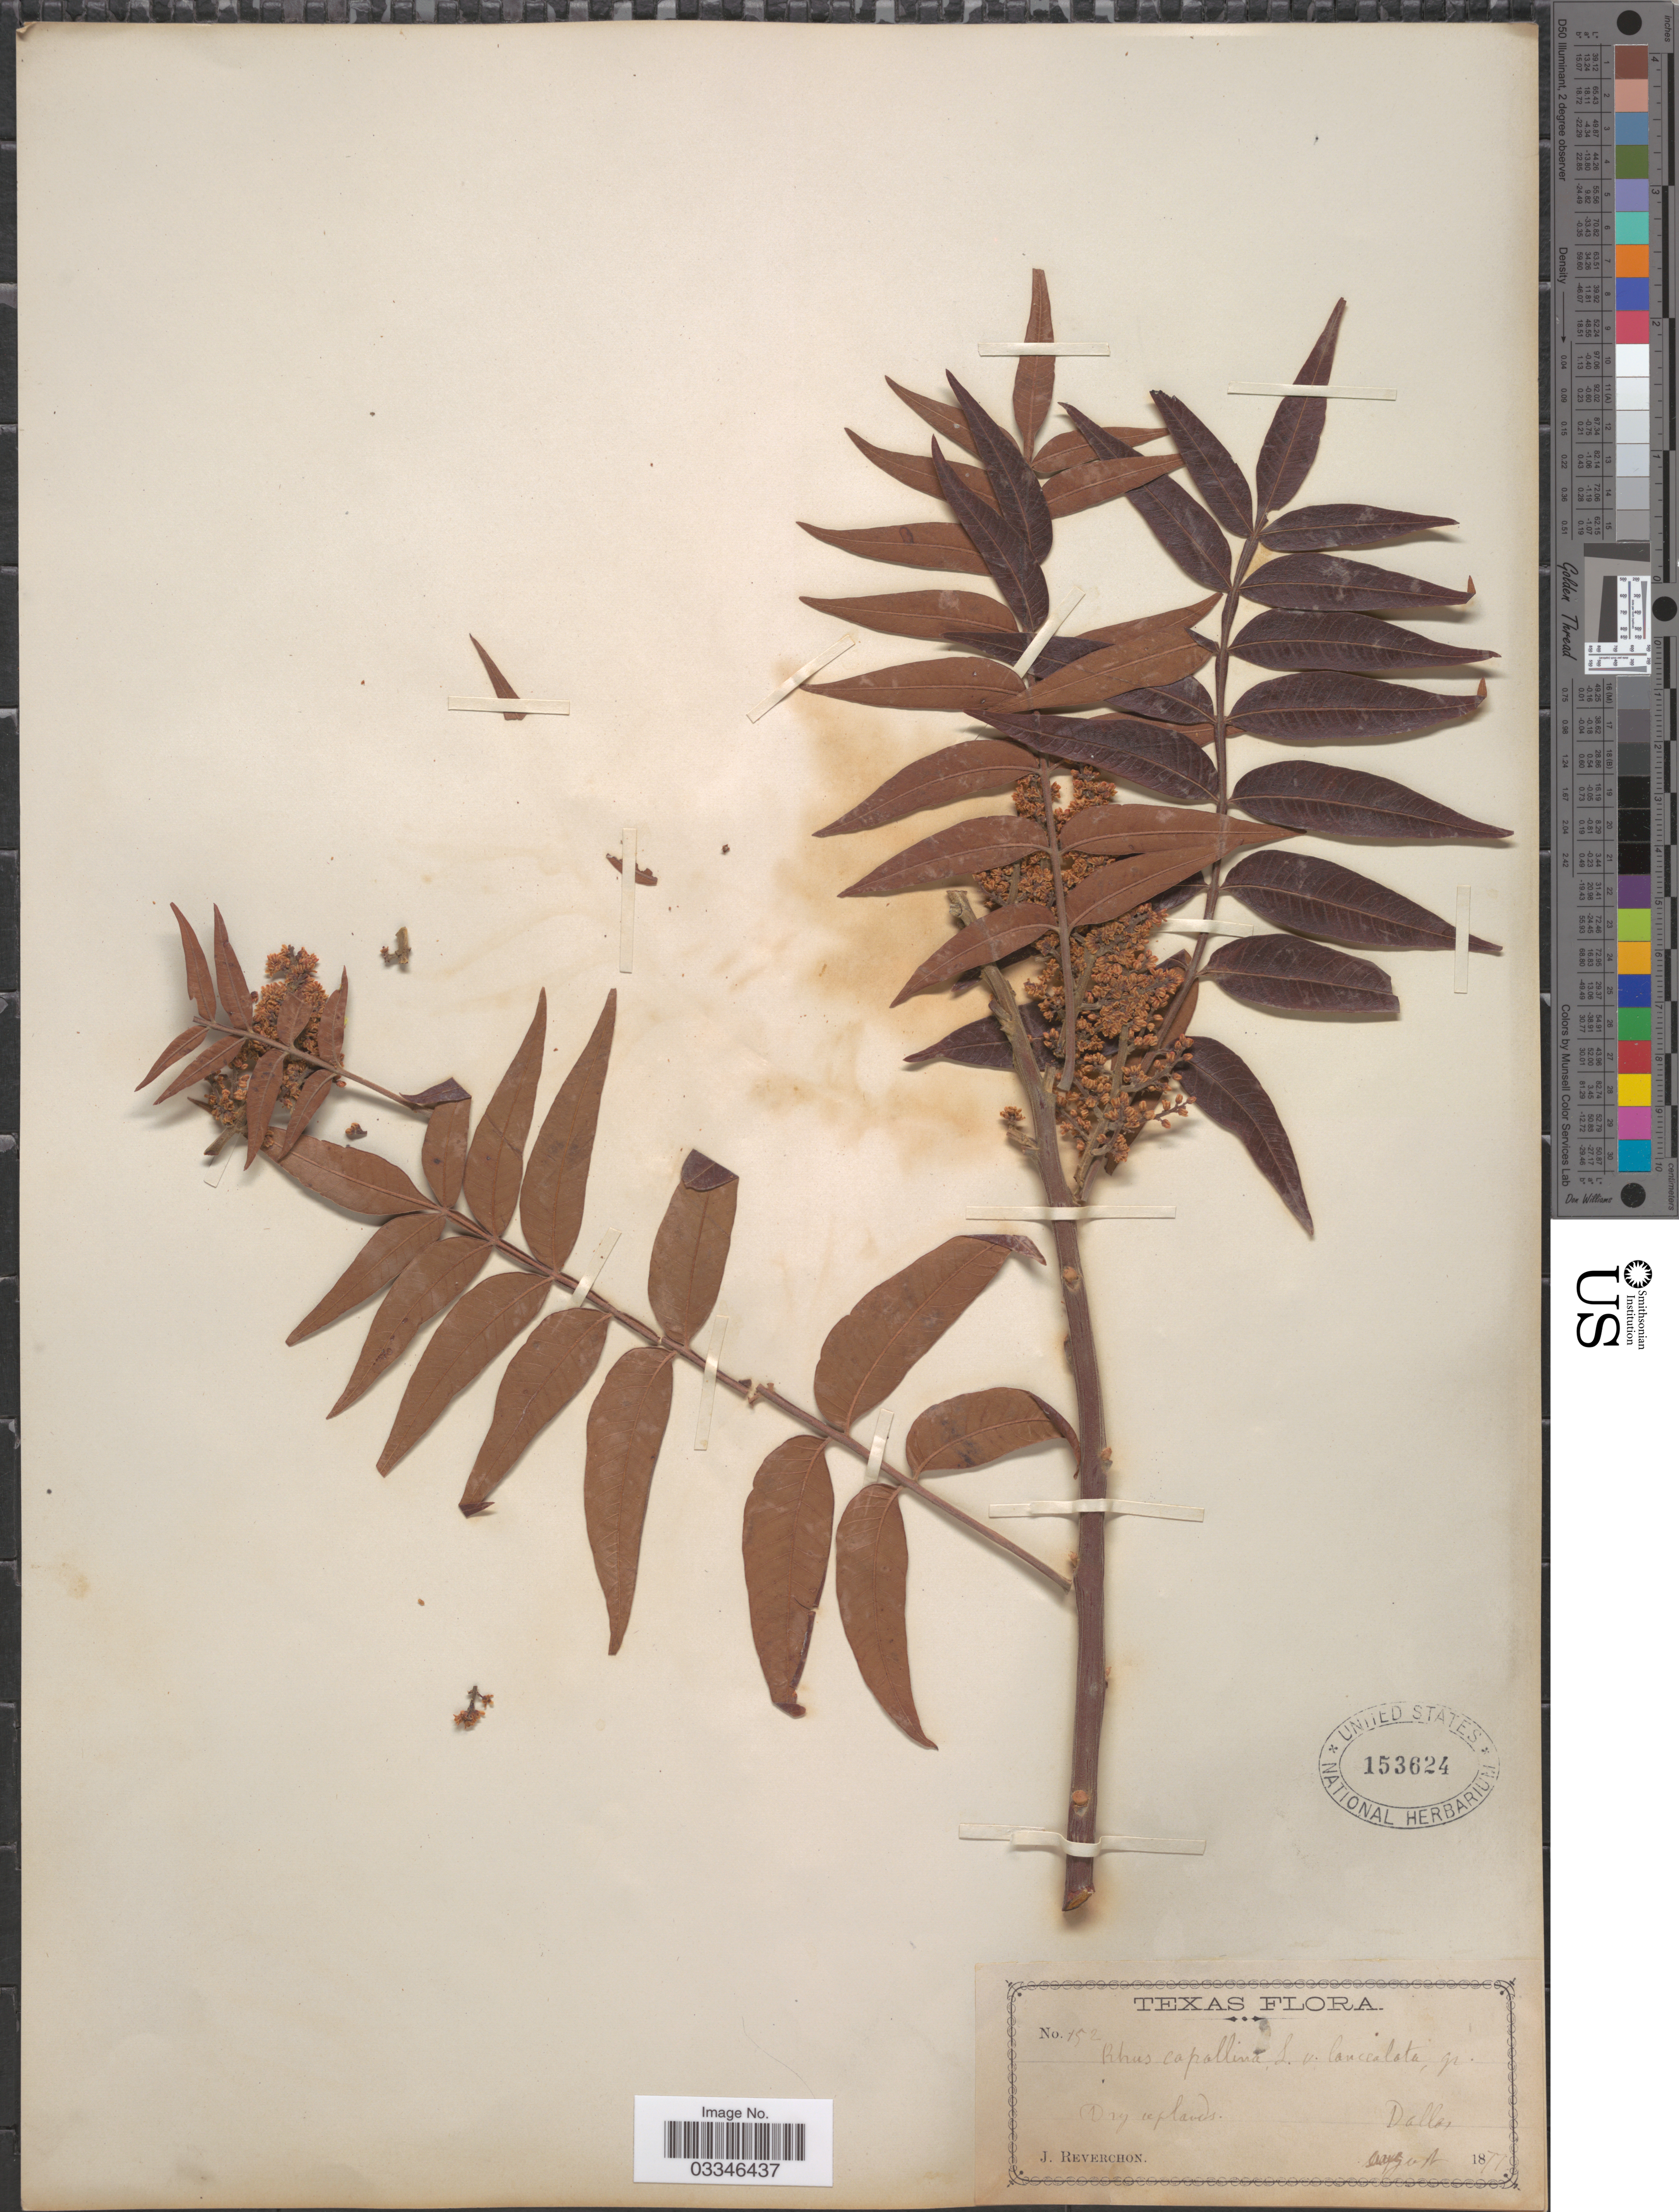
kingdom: Plantae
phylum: Tracheophyta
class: Magnoliopsida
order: Sapindales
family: Anacardiaceae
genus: Rhus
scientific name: Rhus lanceolata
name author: (A. Gray) Britton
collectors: J. Reverchon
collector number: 152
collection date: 1877-08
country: United States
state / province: Texas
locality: Dallas.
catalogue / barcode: US 153624